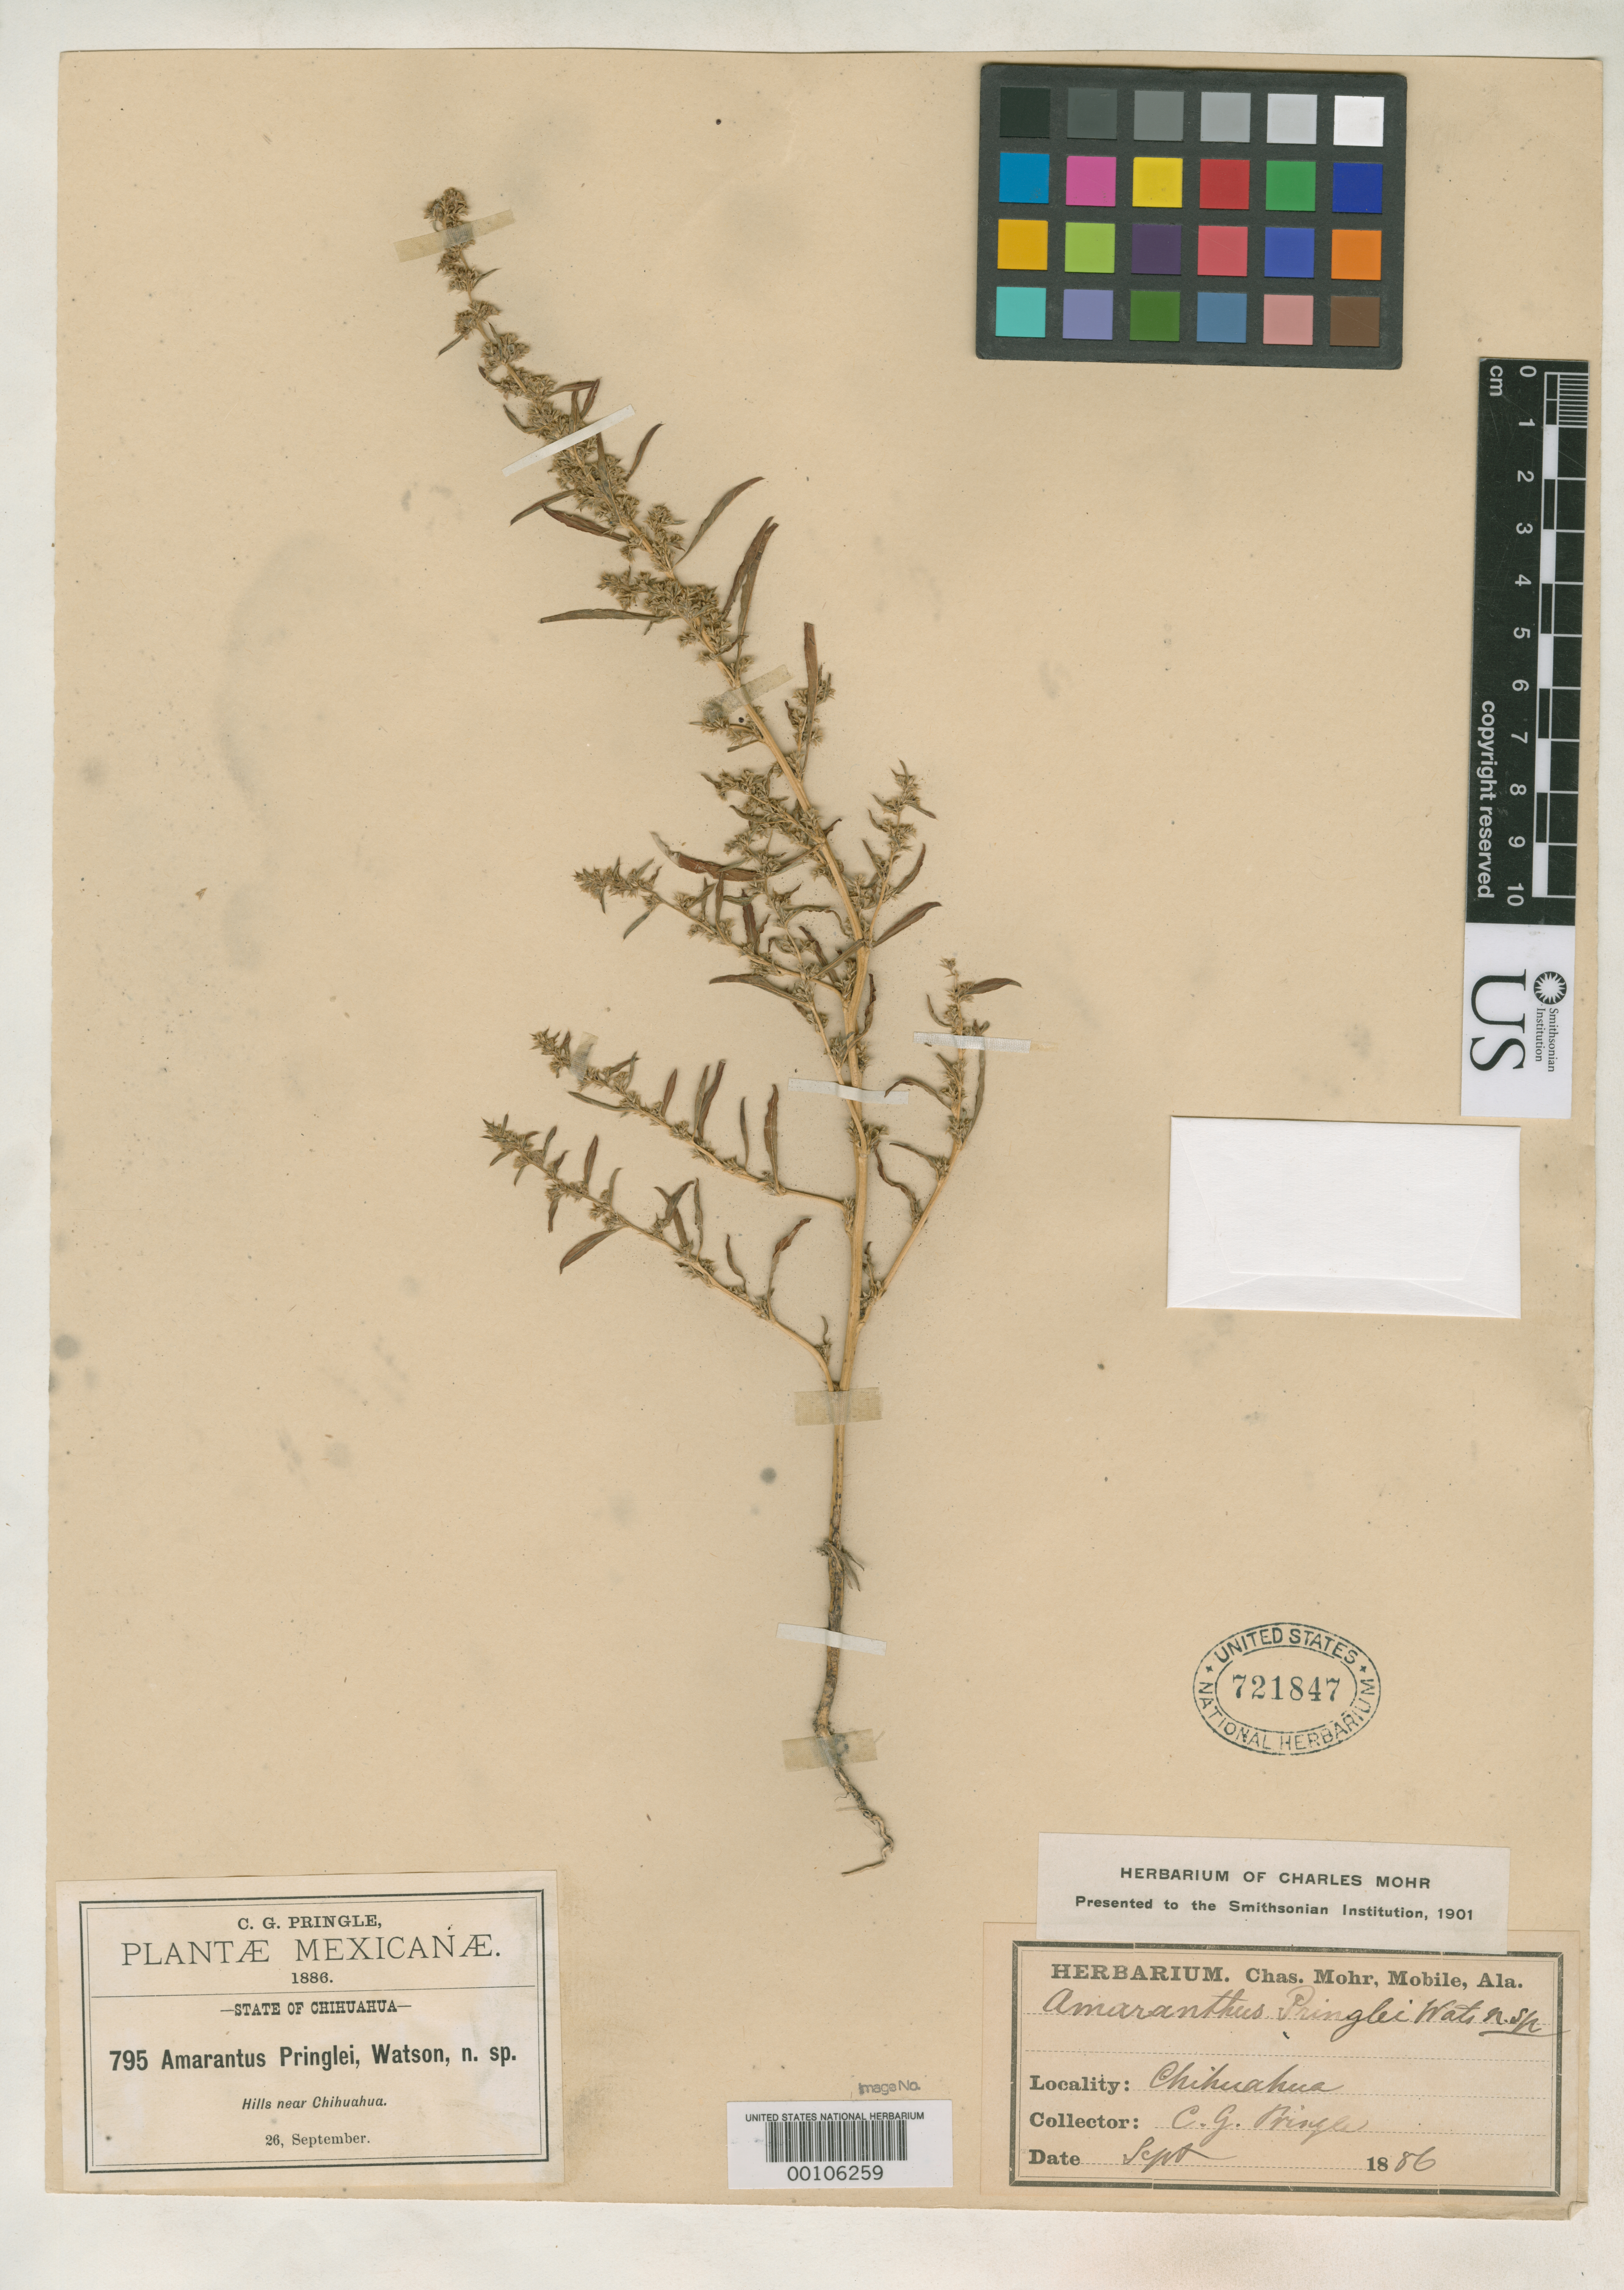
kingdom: Plantae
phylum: Tracheophyta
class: Magnoliopsida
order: Caryophyllales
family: Amaranthaceae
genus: Amaranthus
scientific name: Amaranthus pringlei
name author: S. Watson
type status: Type Collection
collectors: C. G. Pringle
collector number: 795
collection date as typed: Sep 1886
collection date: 1886-09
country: Mexico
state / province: Chihuahua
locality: Hills near Chihuahua.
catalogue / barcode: US 721487